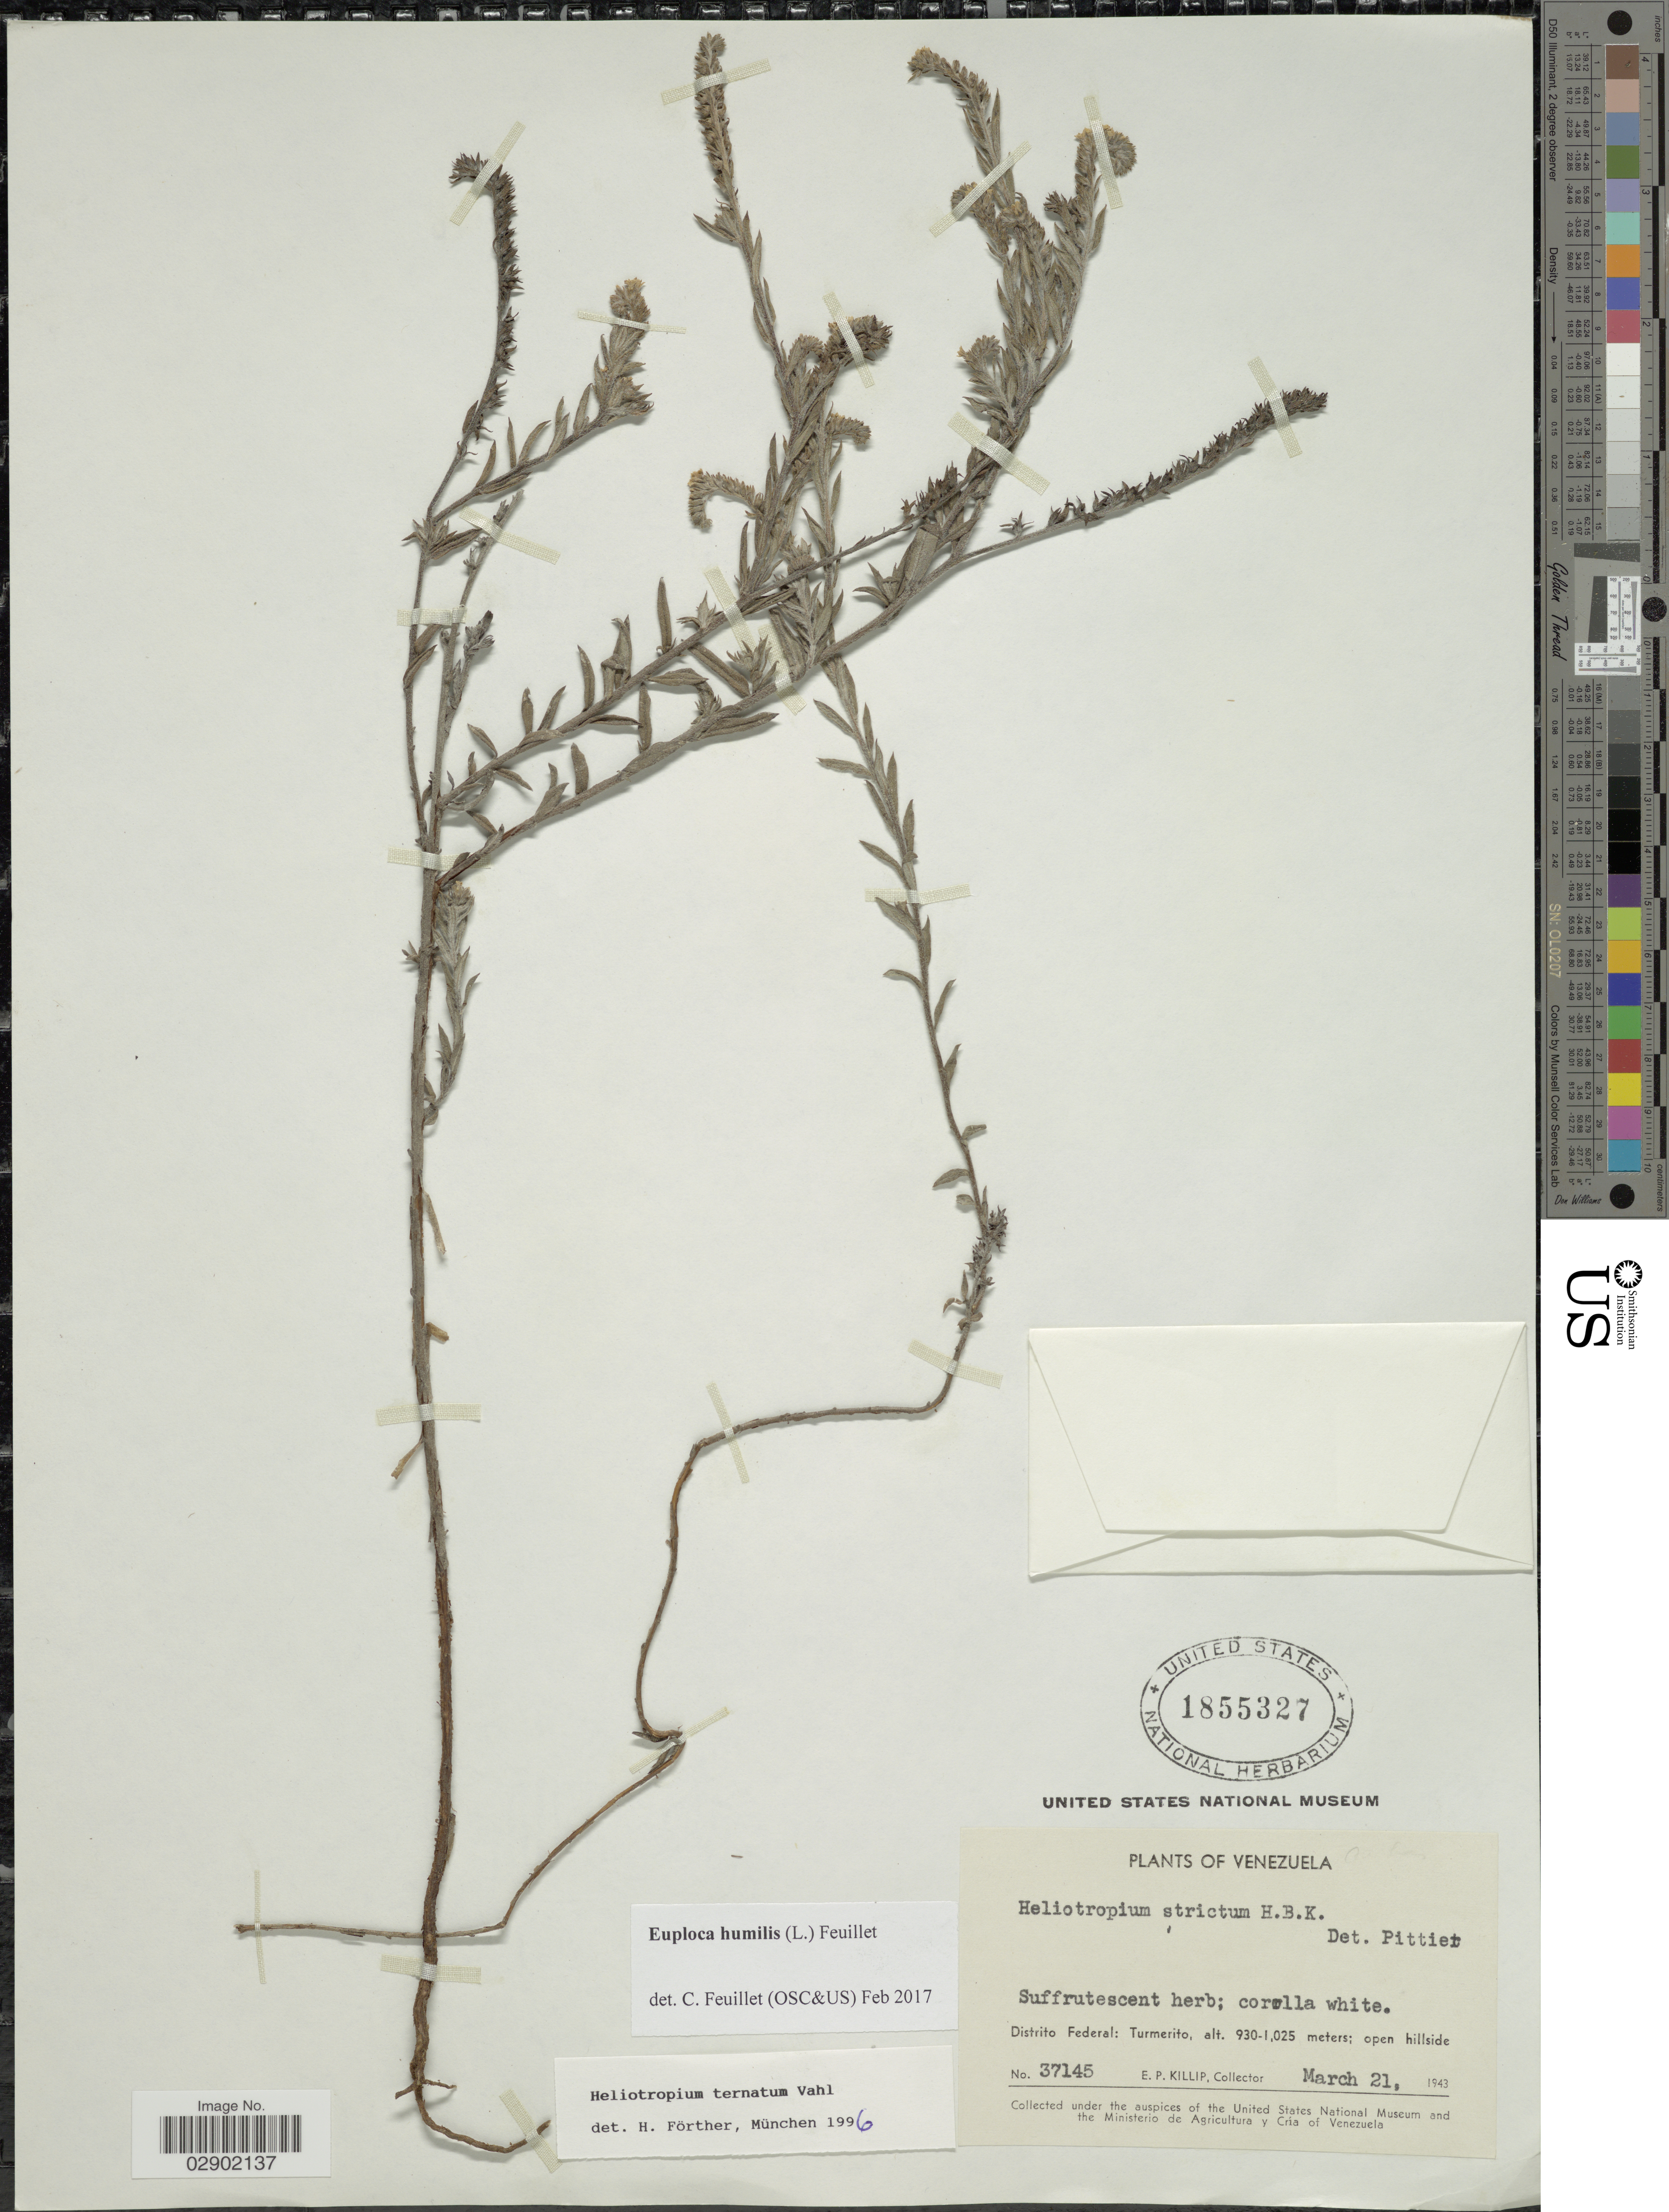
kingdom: Plantae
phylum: Tracheophyta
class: Magnoliopsida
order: Boraginales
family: Heliotropiaceae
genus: Euploca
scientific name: Euploca humilis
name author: (L.) Feuillet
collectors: E. P. Killip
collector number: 37145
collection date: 1943-03-21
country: Venezuela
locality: Distrito Federal: Turmerito. Open hillside.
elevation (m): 930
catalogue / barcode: US 1855327